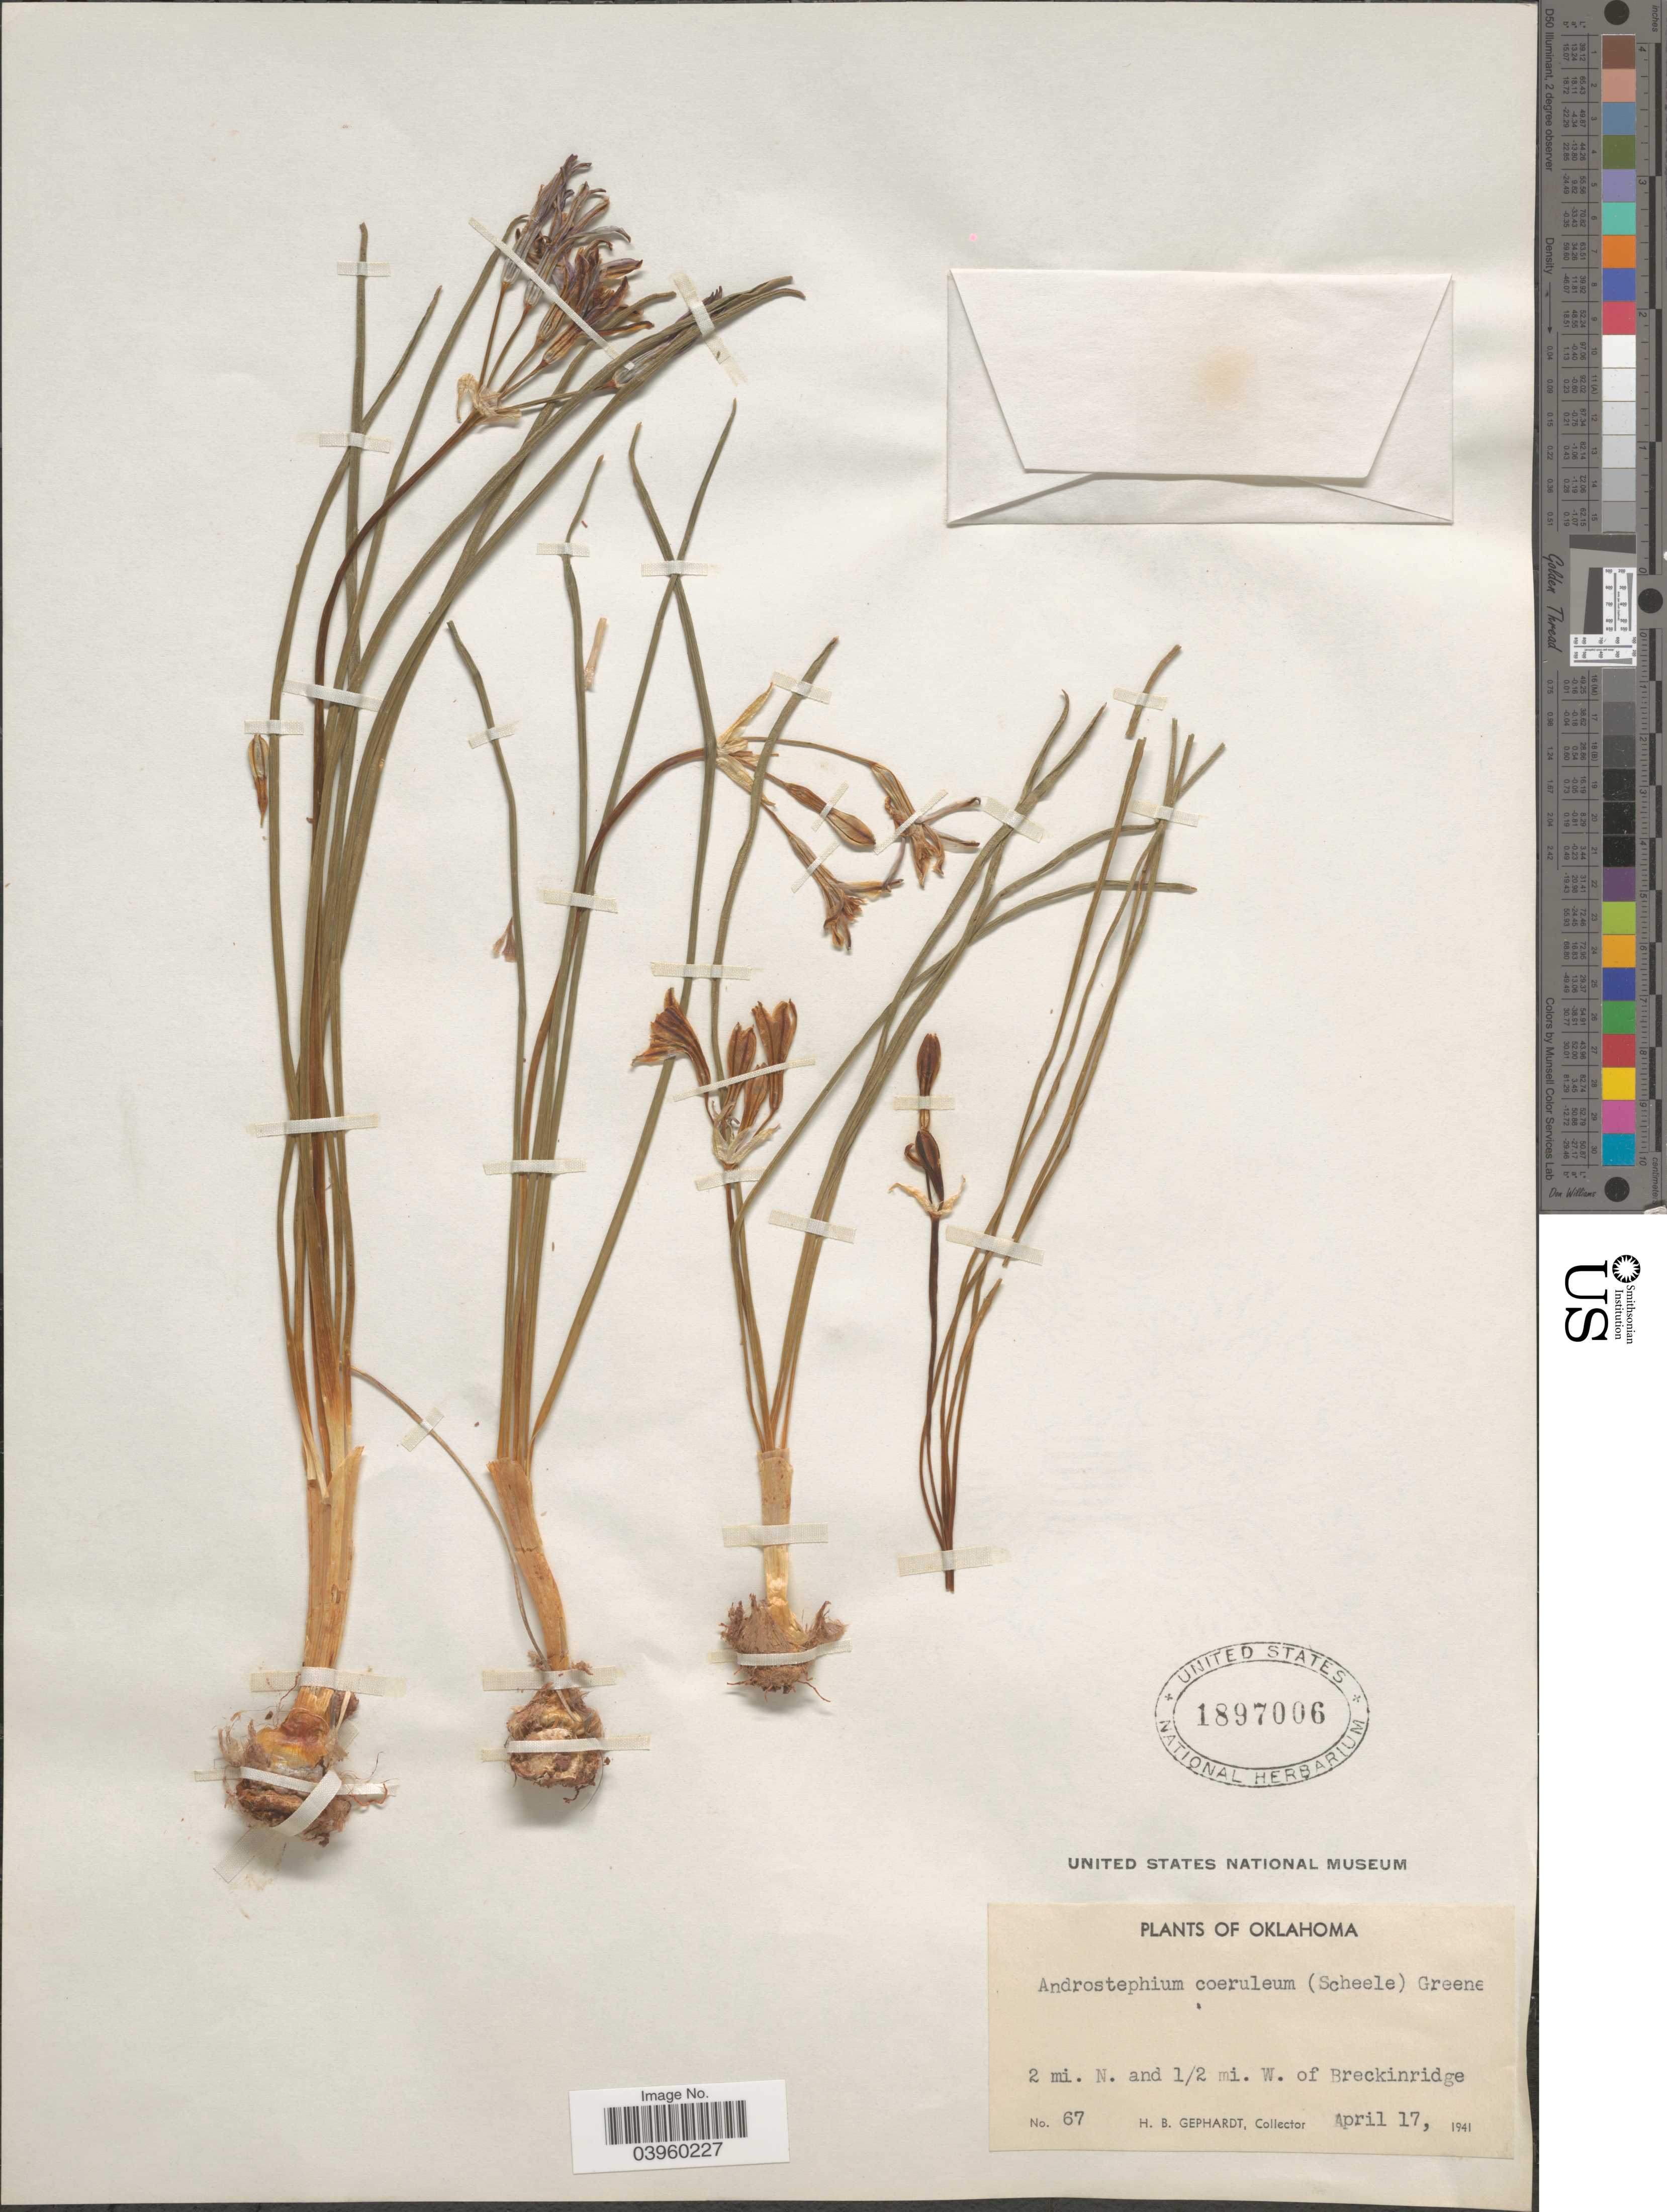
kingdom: Plantae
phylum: Tracheophyta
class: Liliopsida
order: Asparagales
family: Asparagaceae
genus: Androstephium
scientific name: Androstephium caeruleum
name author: (Scheele) Greene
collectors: H. Gephardt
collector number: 67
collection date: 1941-04-17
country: United States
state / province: Oklahoma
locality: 2 mi. N. and ½ mi. W. of Breckinridge.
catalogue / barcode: US 1897006